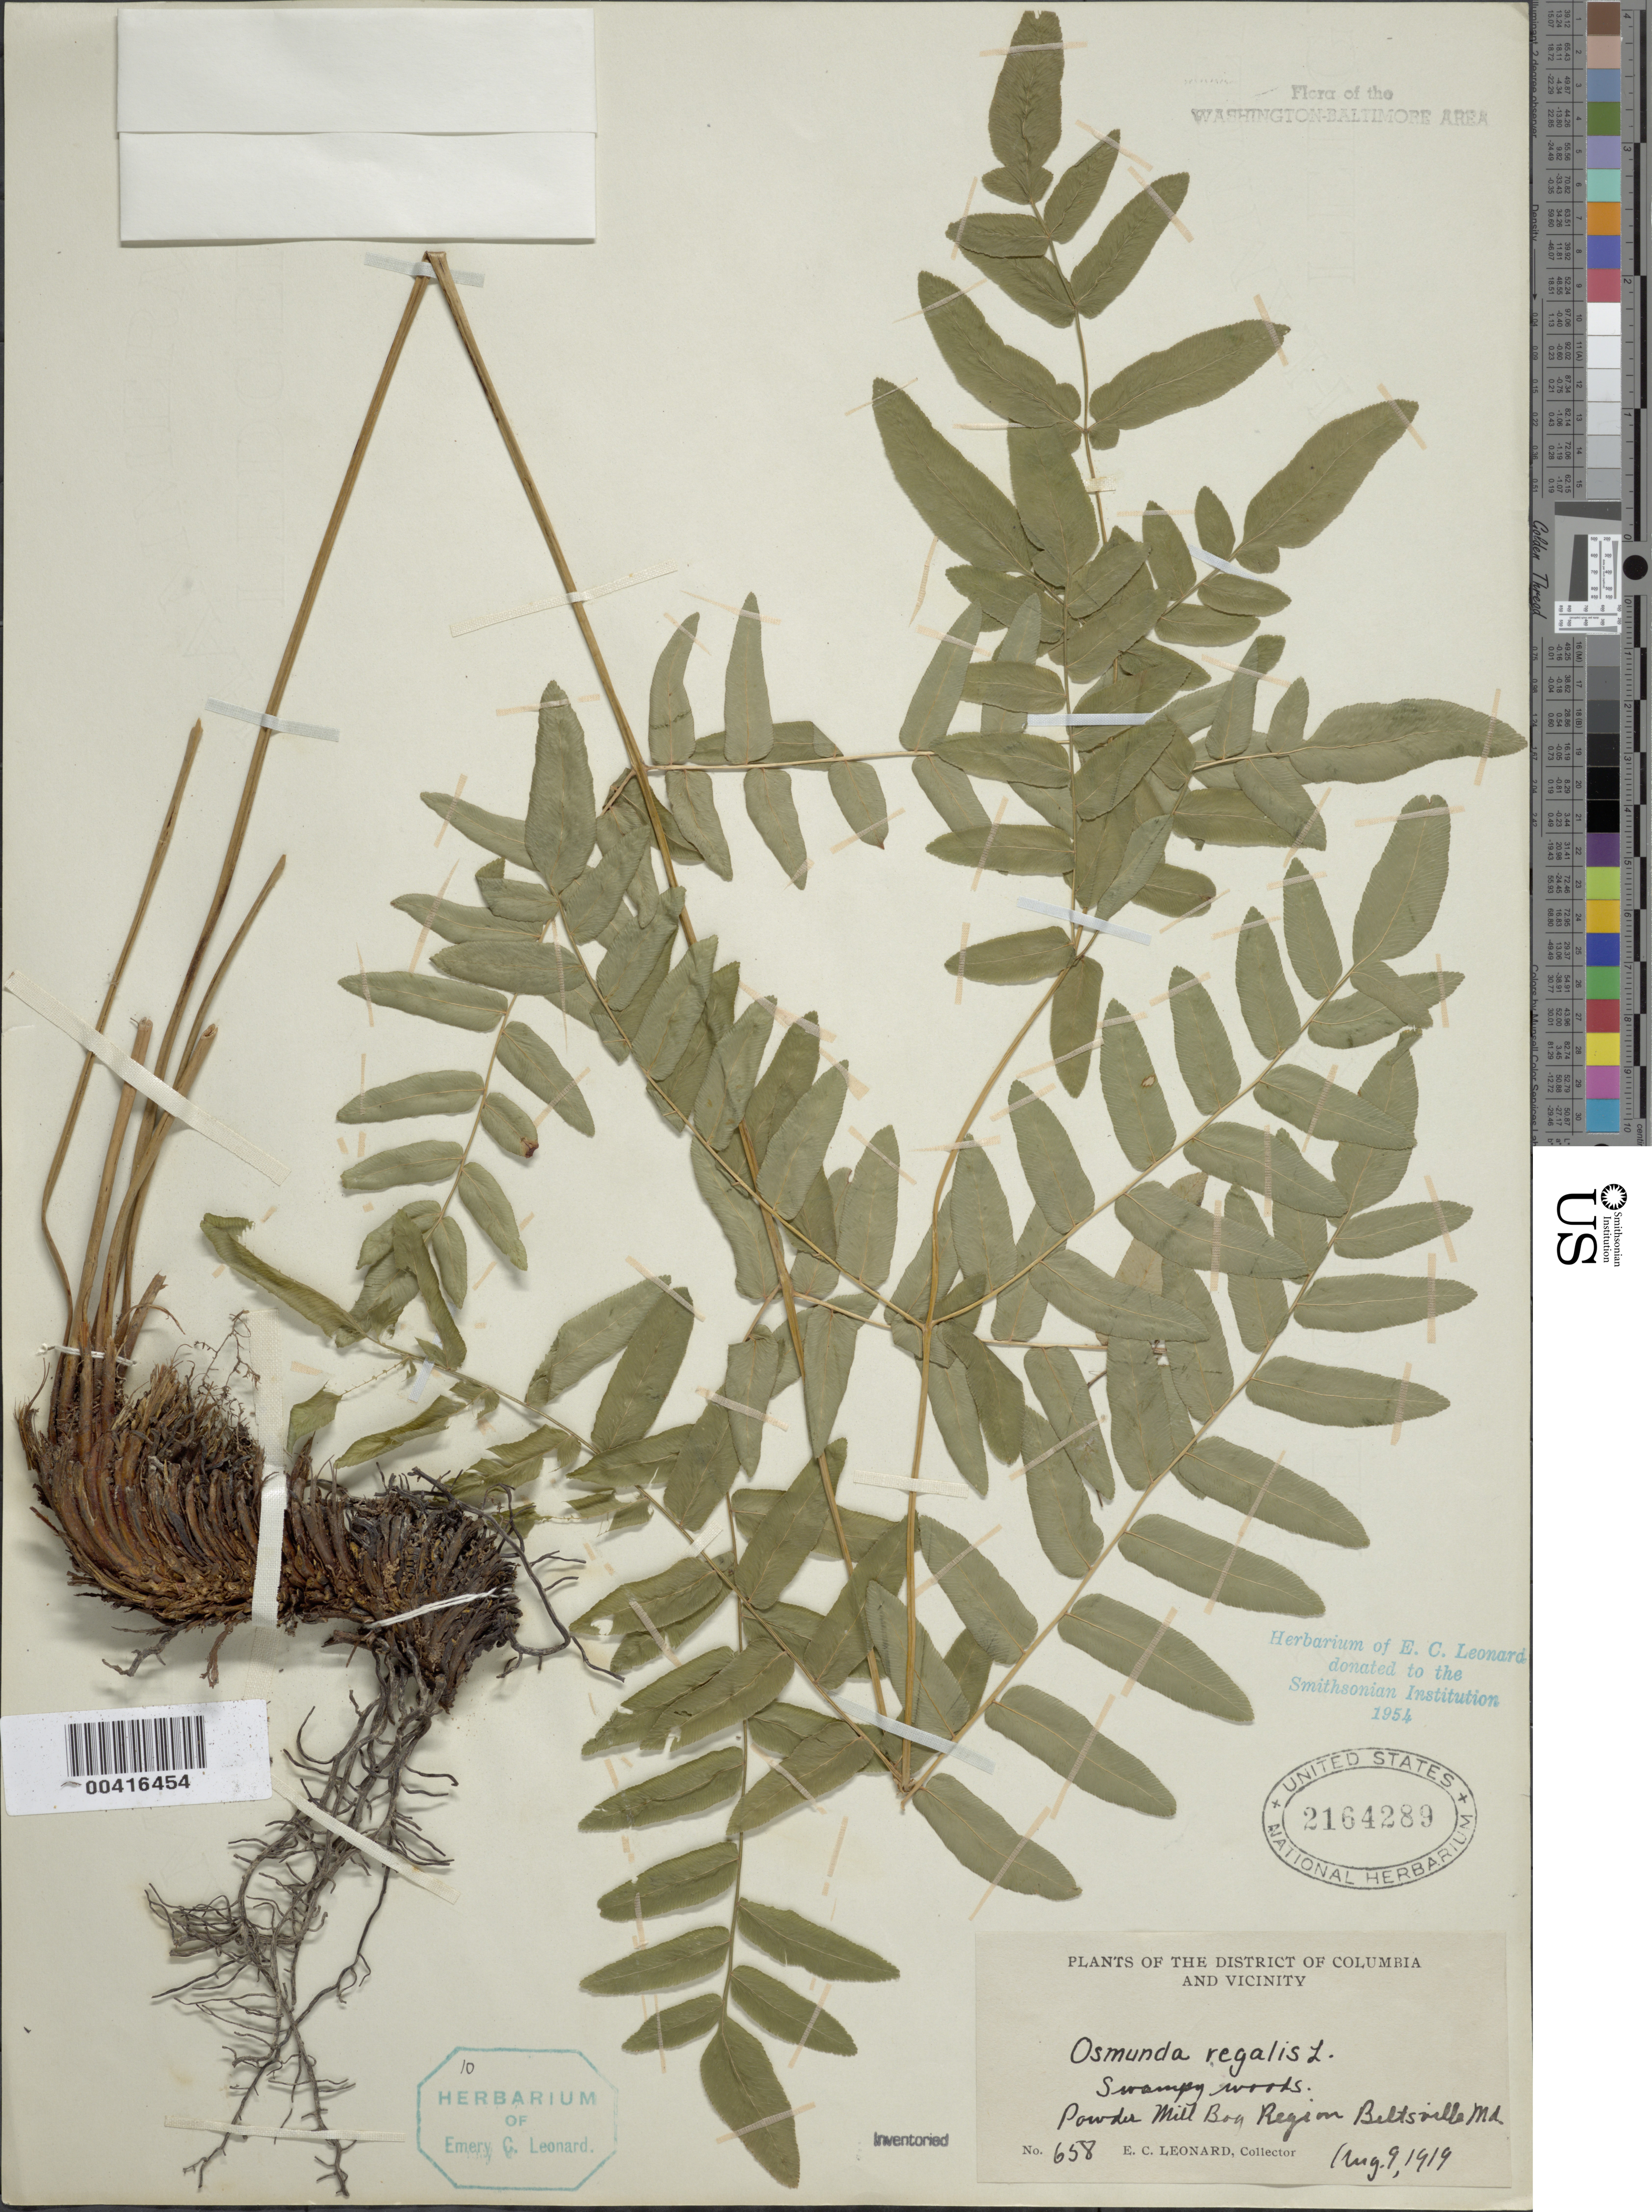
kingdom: Plantae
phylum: Tracheophyta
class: Polypodiopsida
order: Osmundales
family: Osmundaceae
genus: Osmunda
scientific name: Osmunda regalis var. spectabilis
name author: (Willd.) A. Gray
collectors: E. C. Leonard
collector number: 658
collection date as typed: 09 Aug 1919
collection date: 1919-08-09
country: United States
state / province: Maryland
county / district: Prince George's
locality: Powder Mill Bogs, west of Beltsville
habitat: Swampy woods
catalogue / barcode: US 2164289